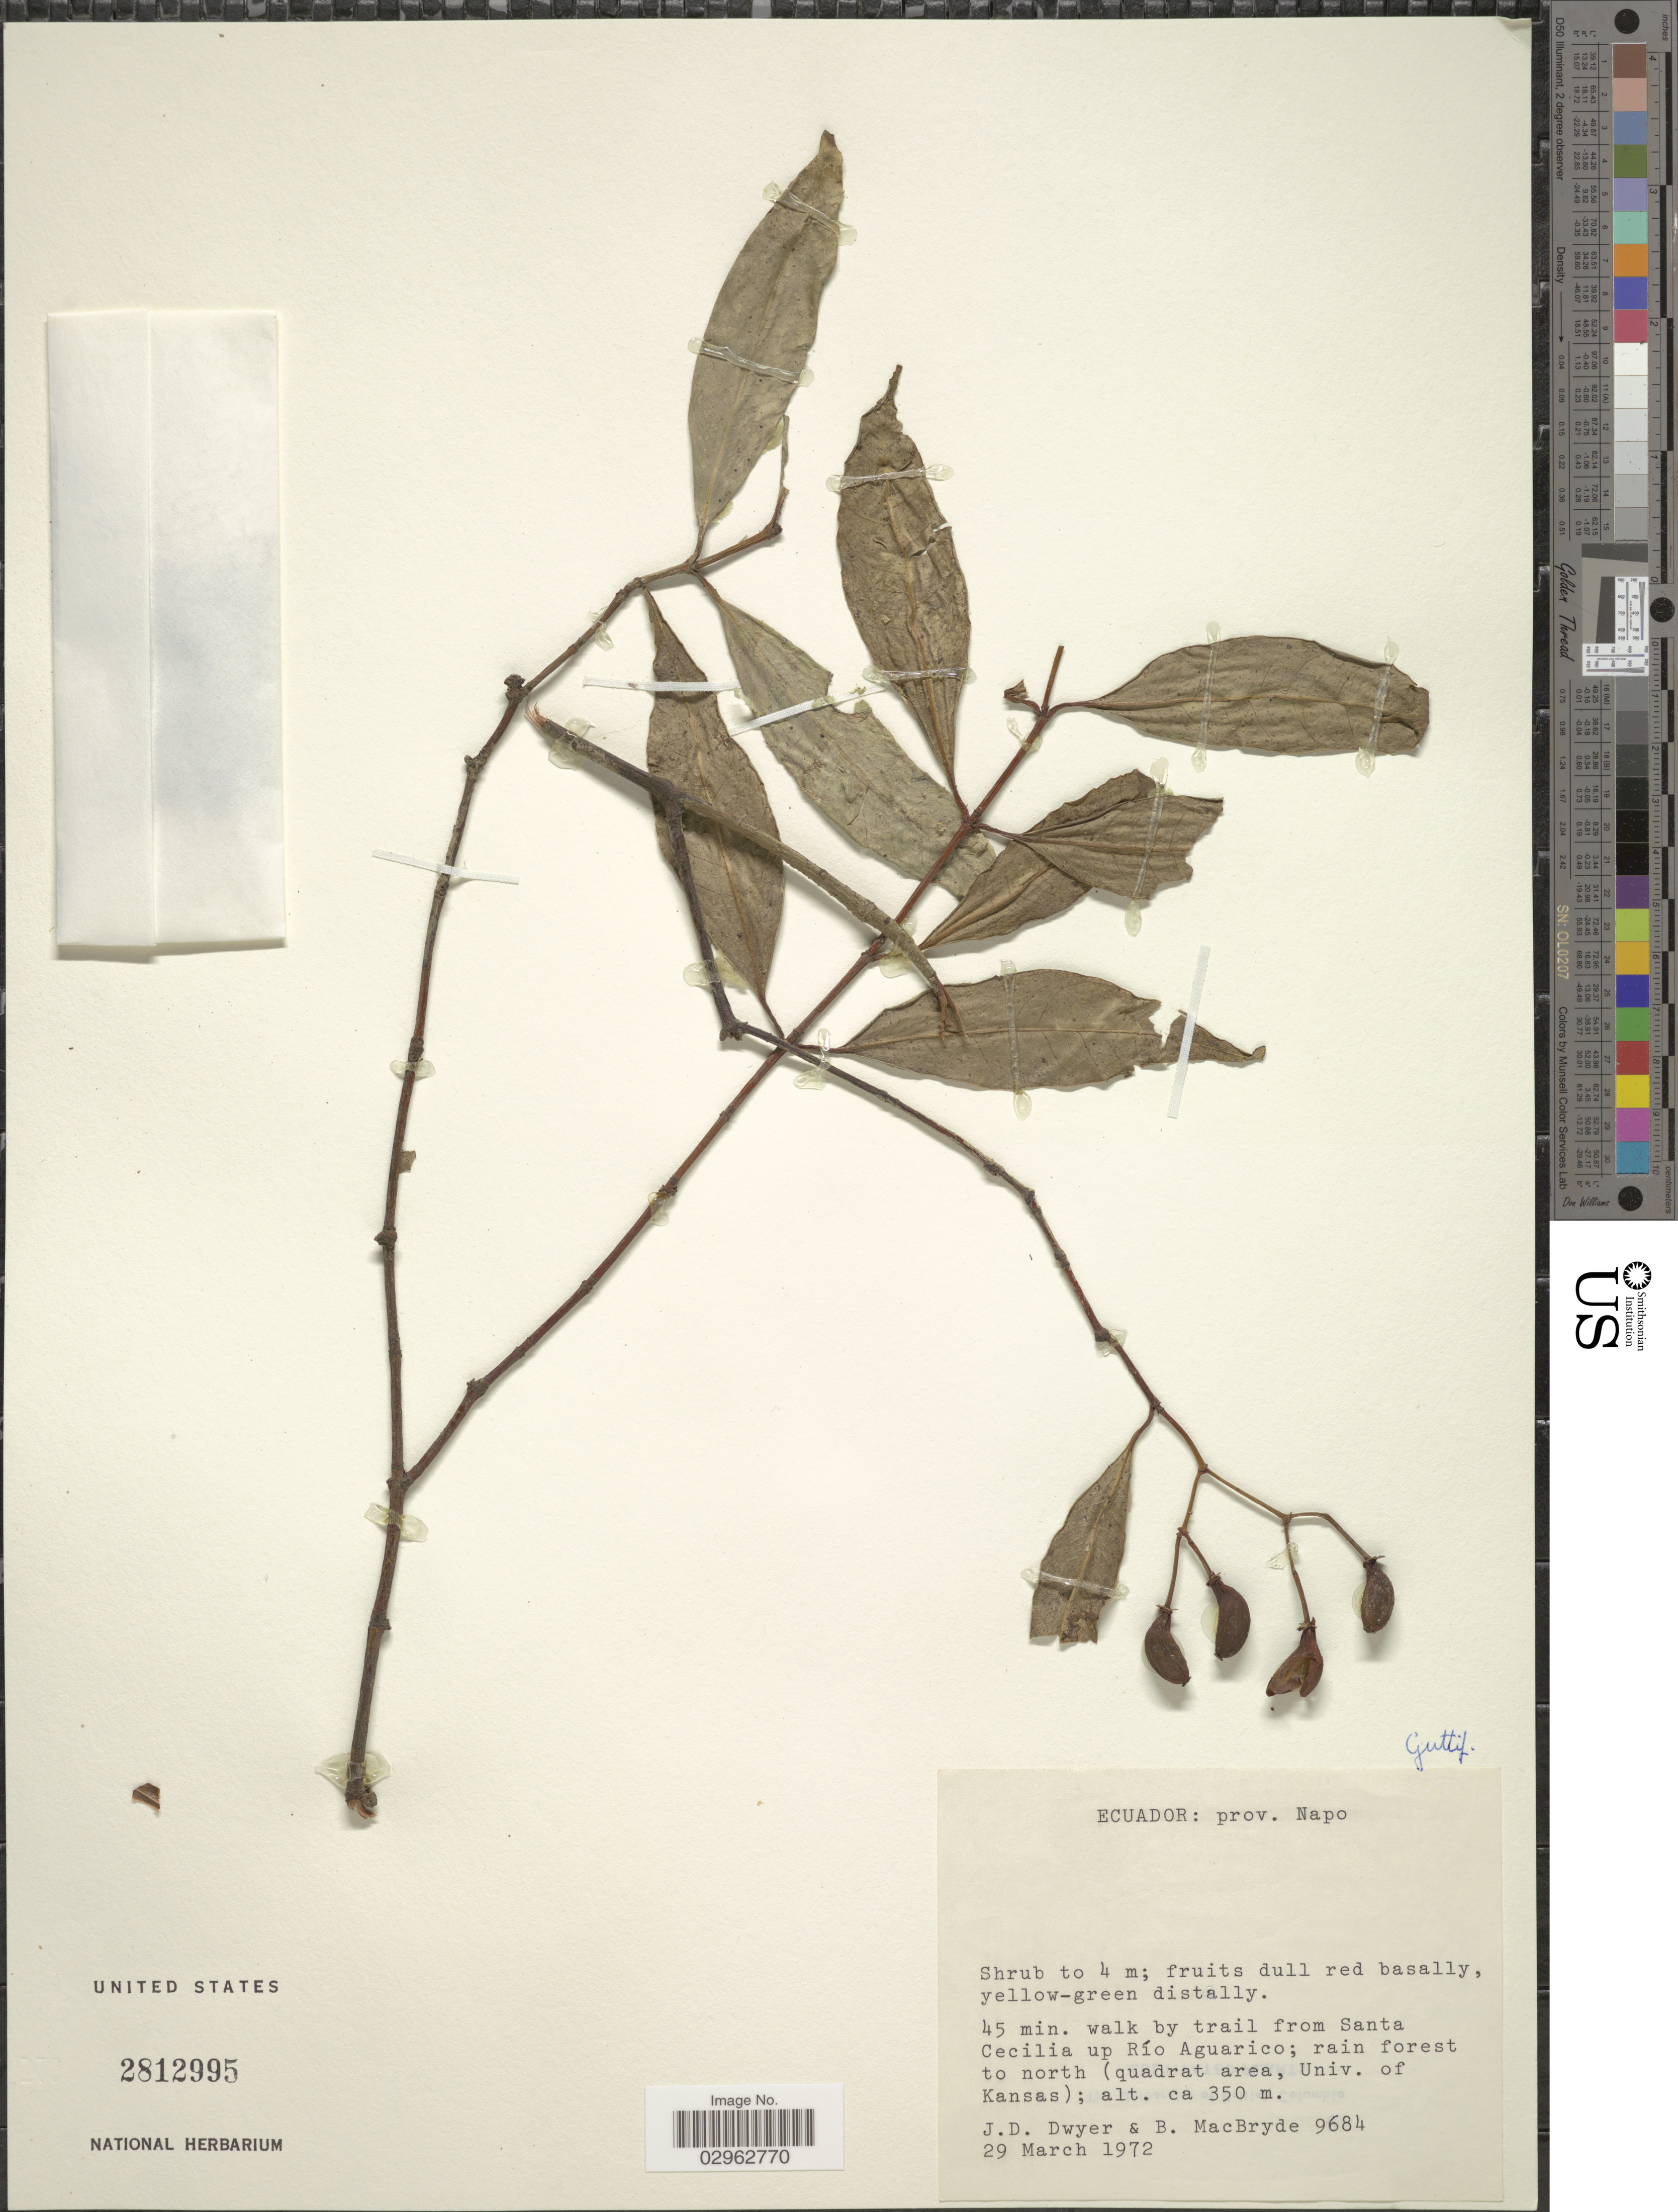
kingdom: Plantae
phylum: Tracheophyta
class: Magnoliopsida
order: Malpighiales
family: Clusiaceae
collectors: J. D. Dwyer & B. MacBryde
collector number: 9684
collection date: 1972-03-29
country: Ecuador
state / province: Napo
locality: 45 min. walk by trail from Santa Cecilia up Río Aguarico; rain forest to north (quadrat area, Univ. of Kansas).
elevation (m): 350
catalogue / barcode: US 2812995